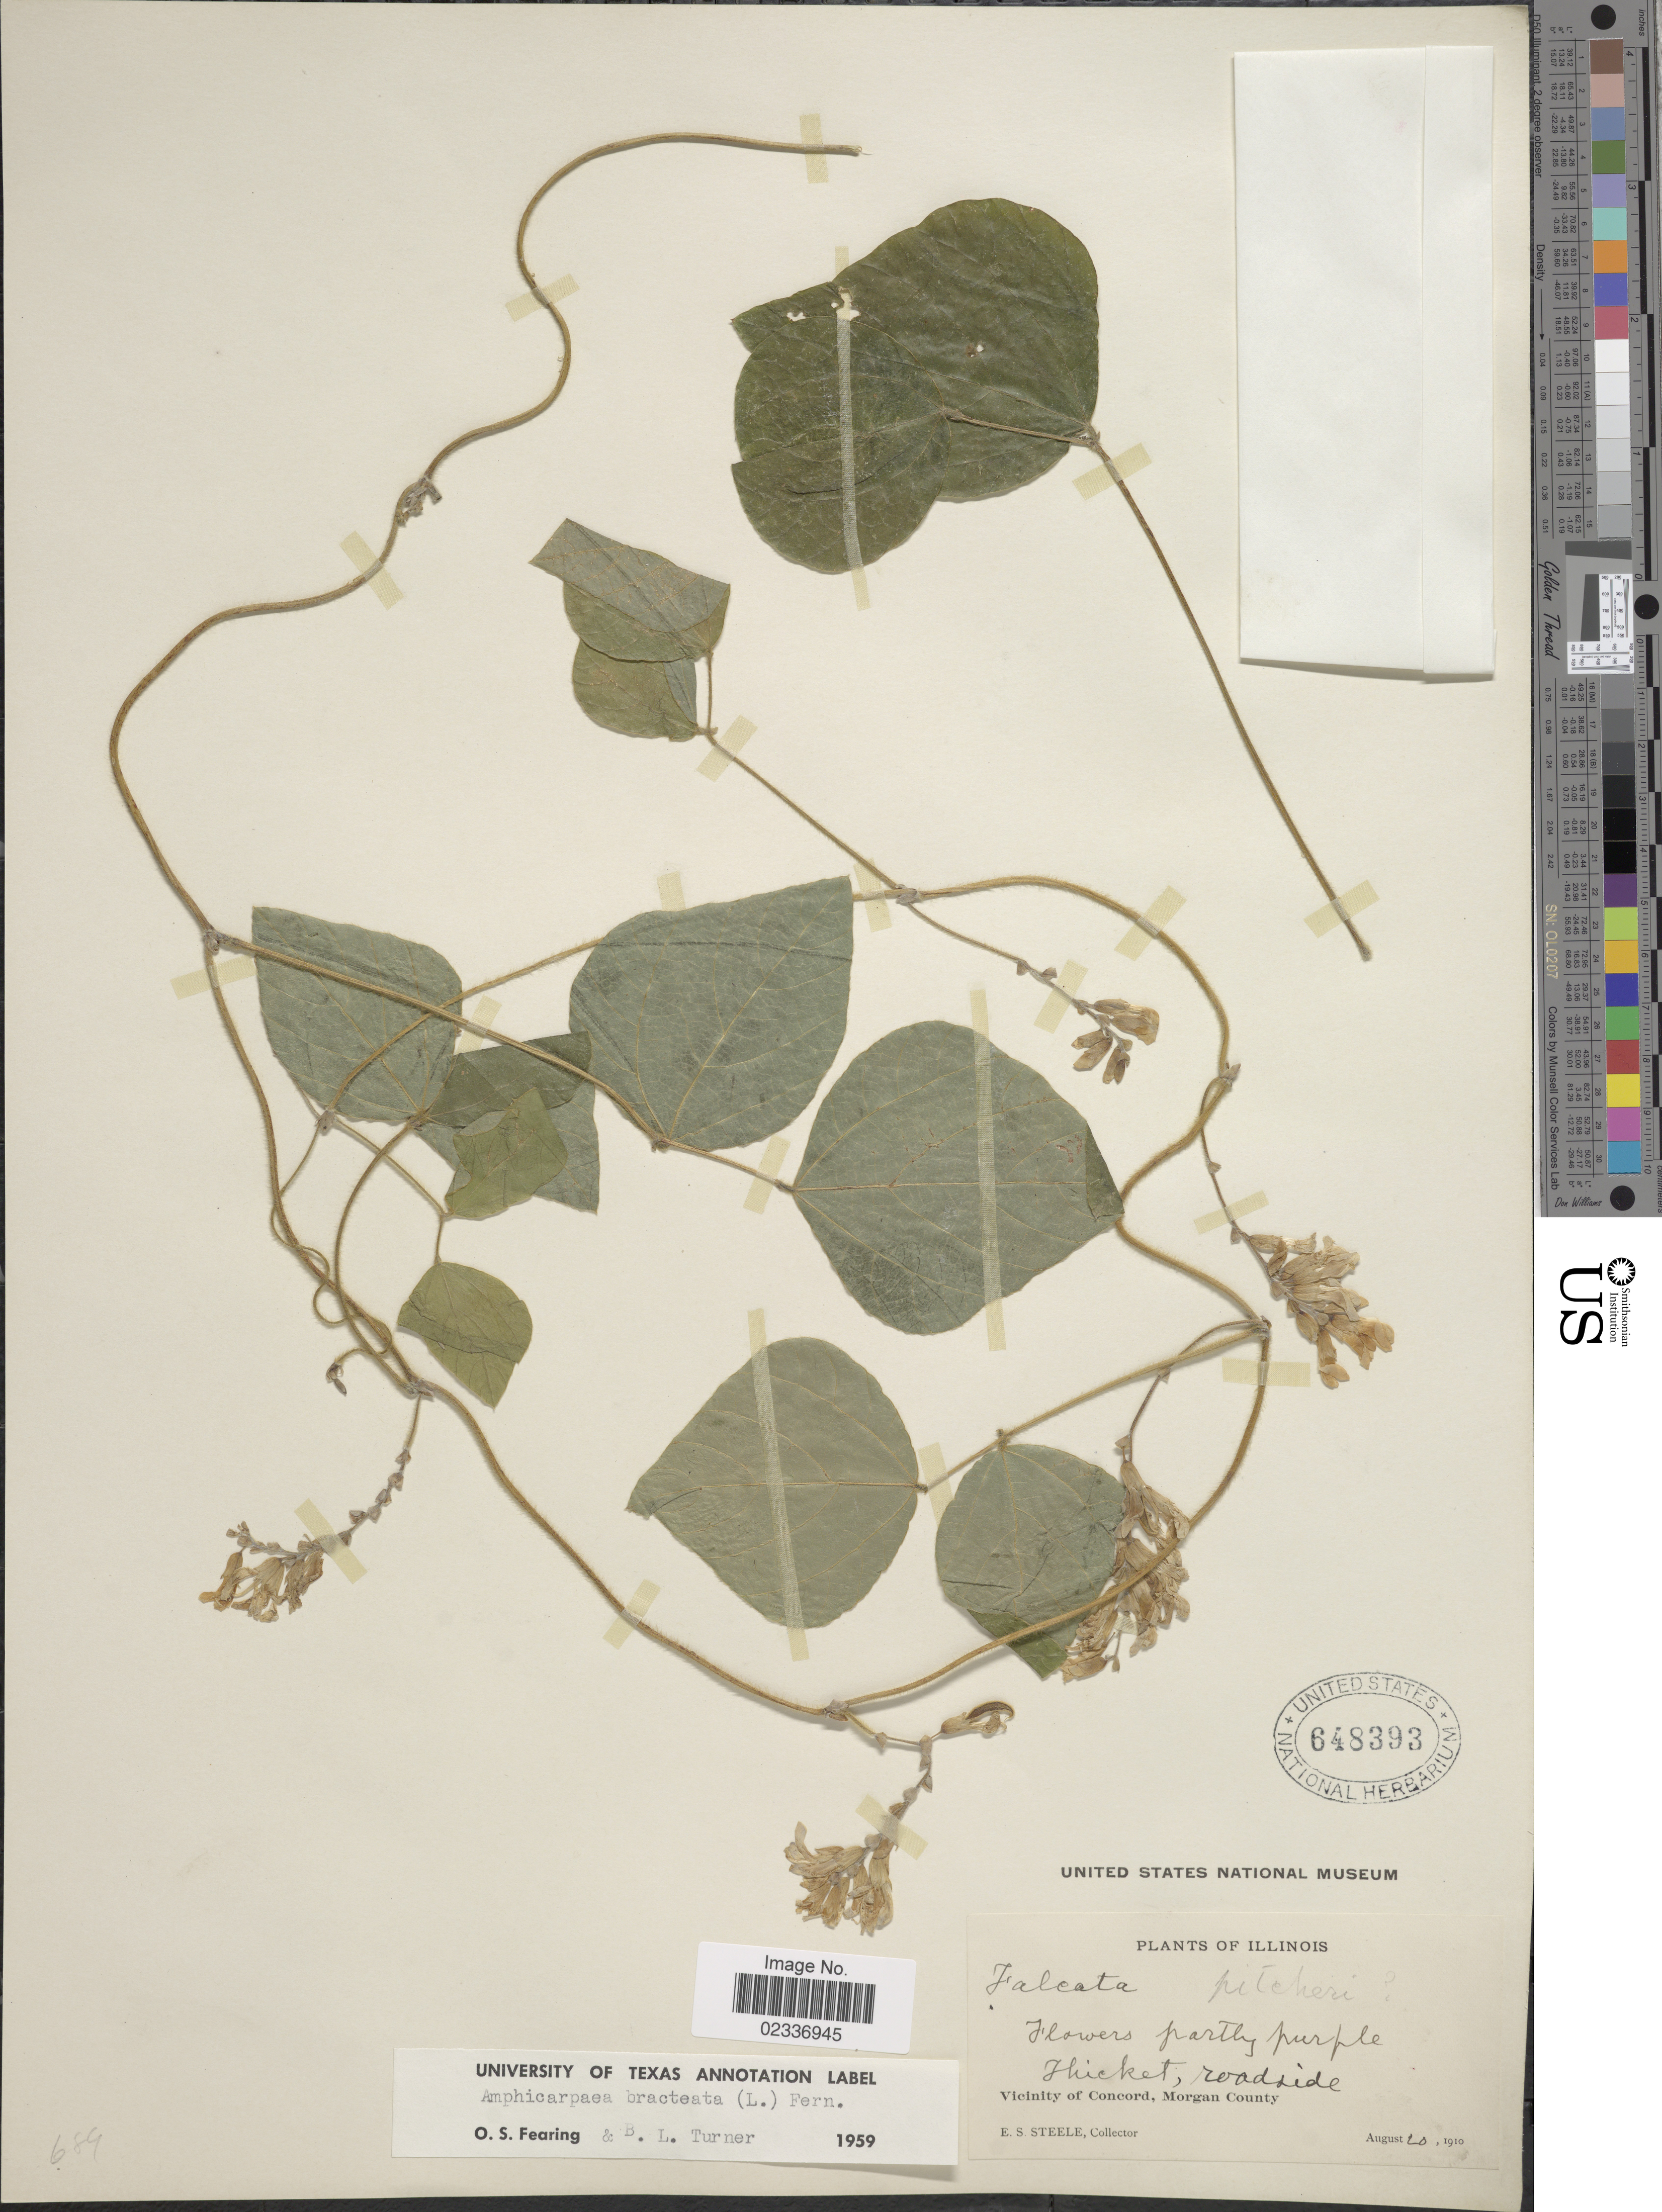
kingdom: Plantae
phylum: Tracheophyta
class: Magnoliopsida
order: Fabales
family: Fabaceae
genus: Amphicarpaea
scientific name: Amphicarpaea bracteata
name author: (L.) Fernald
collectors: E. Steele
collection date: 1910-08-20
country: United States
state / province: Illinois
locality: Vicinity of Concord, Morgan County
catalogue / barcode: US 648393